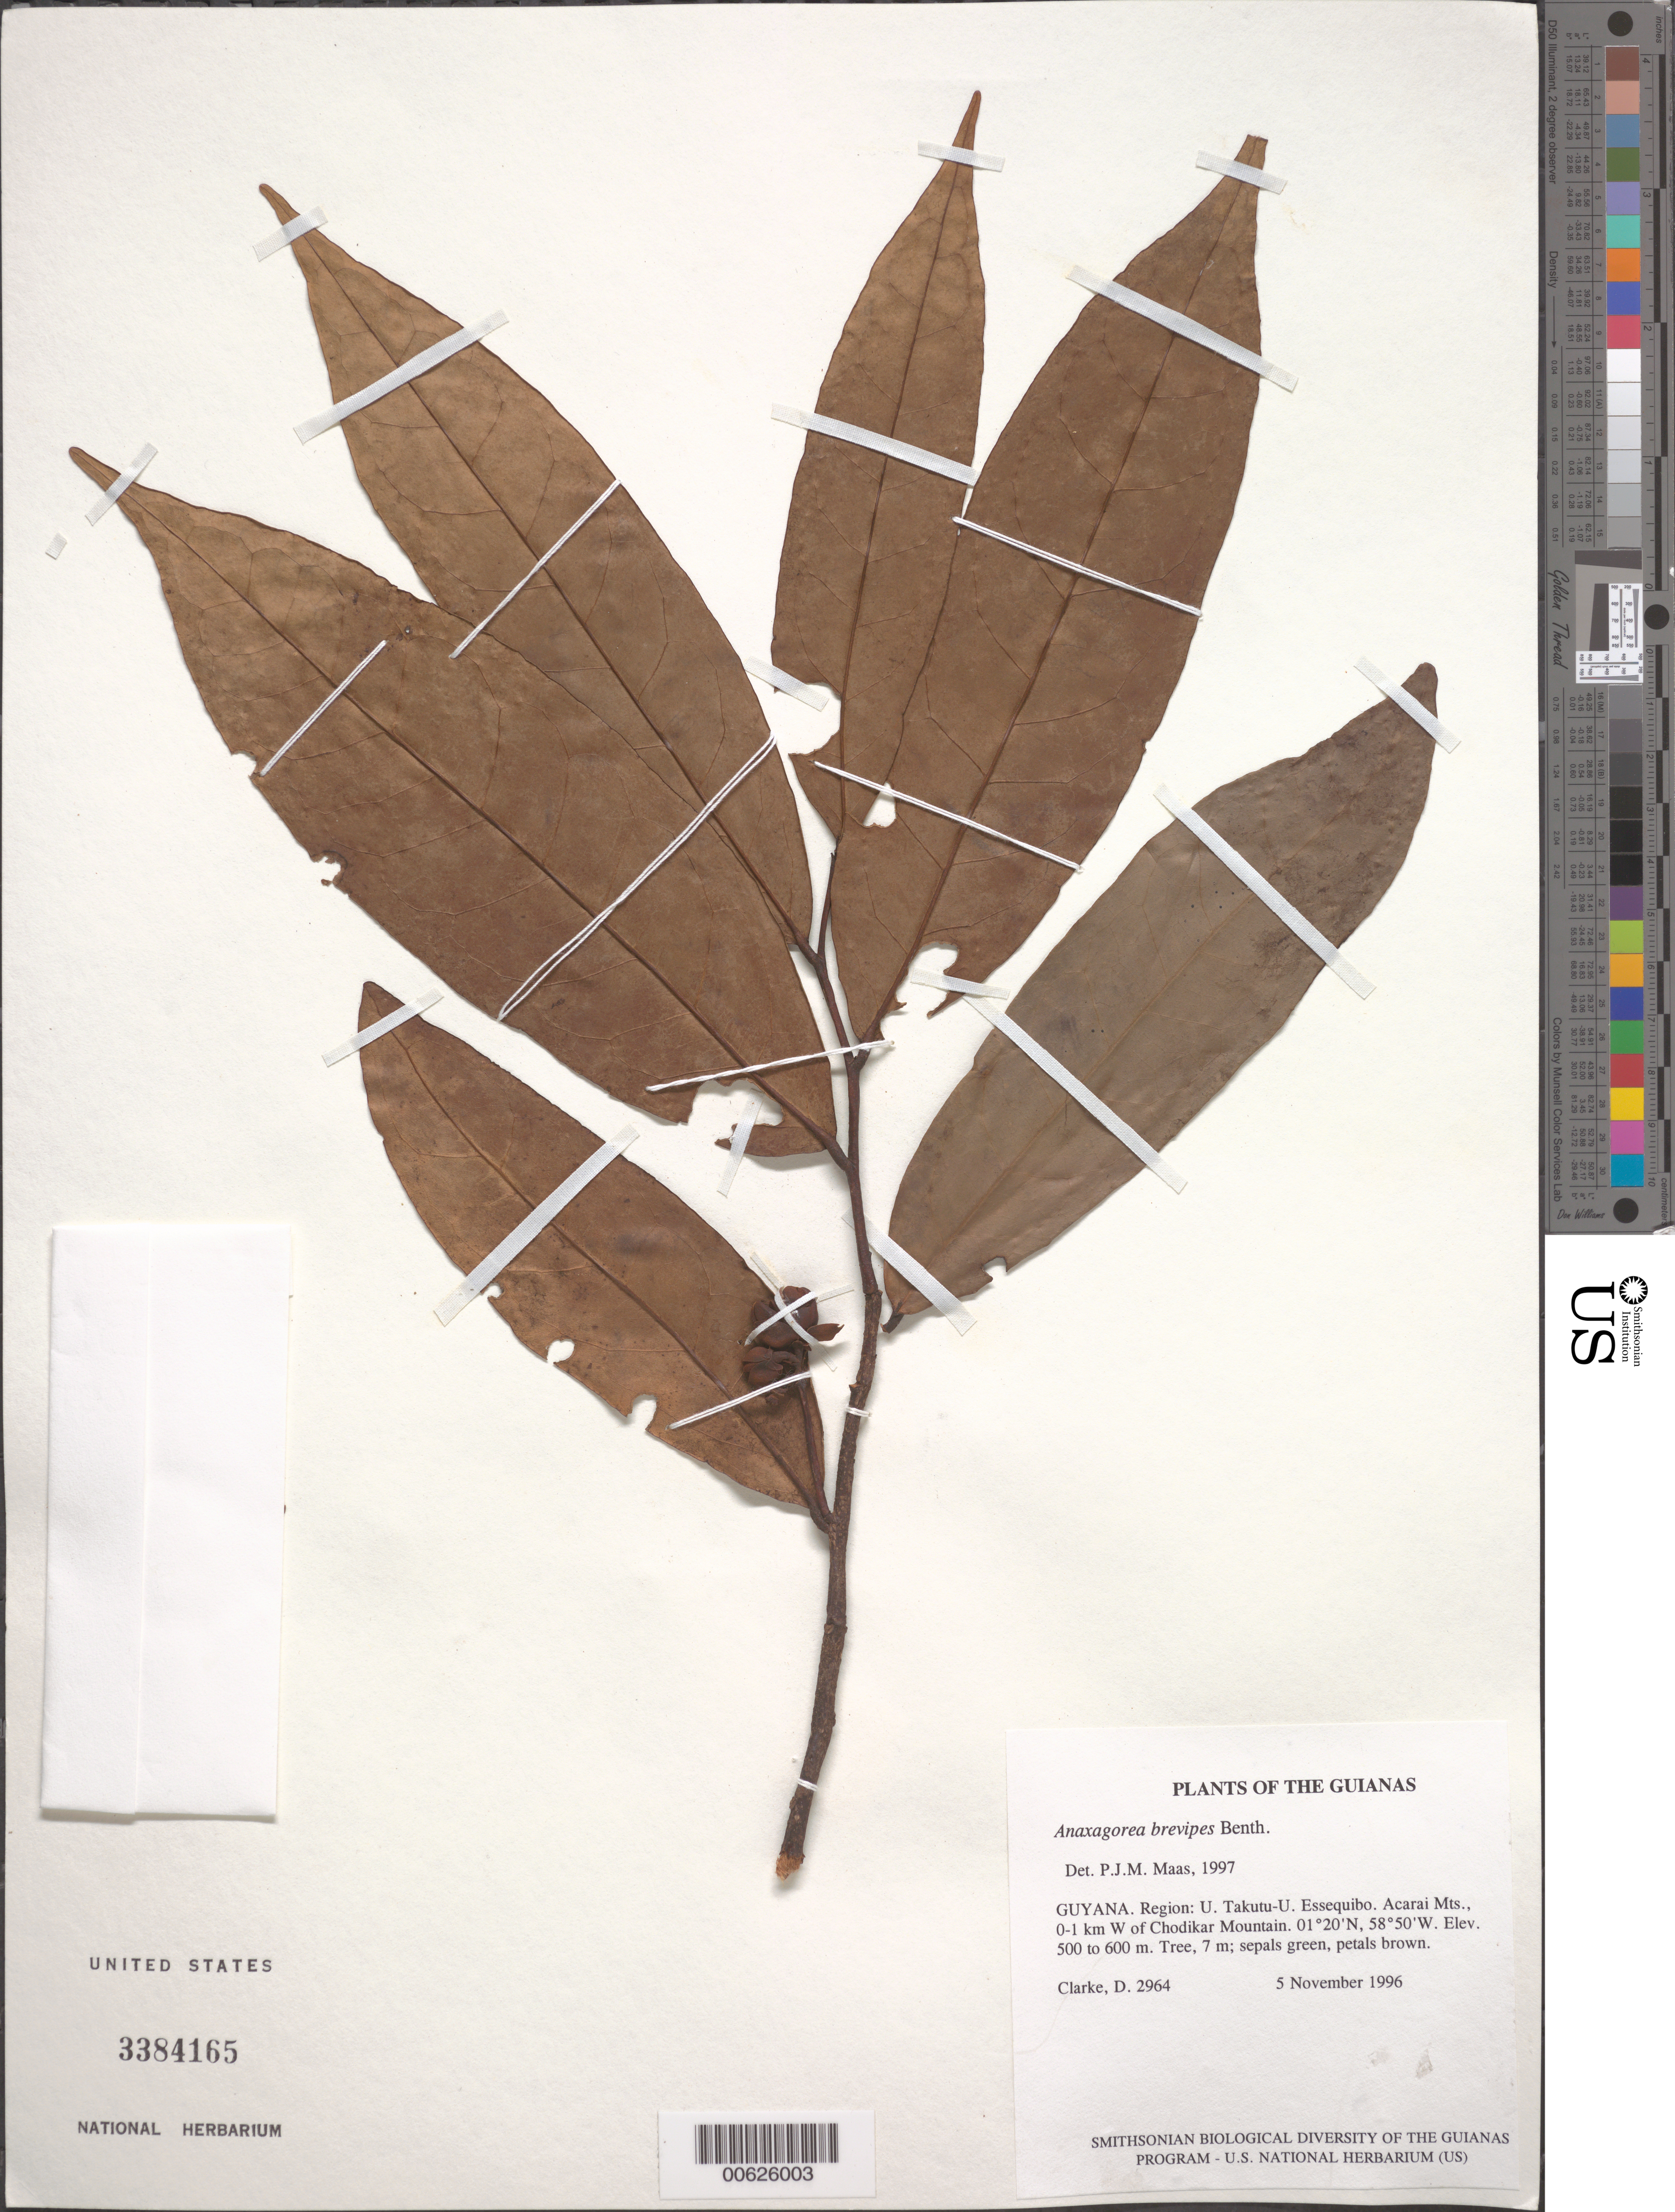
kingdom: Plantae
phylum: Tracheophyta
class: Magnoliopsida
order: Magnoliales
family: Annonaceae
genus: Anaxagorea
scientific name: Anaxagorea brevipes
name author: Benth.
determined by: Maas, Paul J. M.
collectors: H. D. Clarke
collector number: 2964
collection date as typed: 5 November 1996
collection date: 1996-11-05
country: Guyana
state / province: U. Takutu-U. Essequibo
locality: Acarai Mts., 0-1 km W of Chodikar Mountain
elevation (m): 500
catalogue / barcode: US 3384165